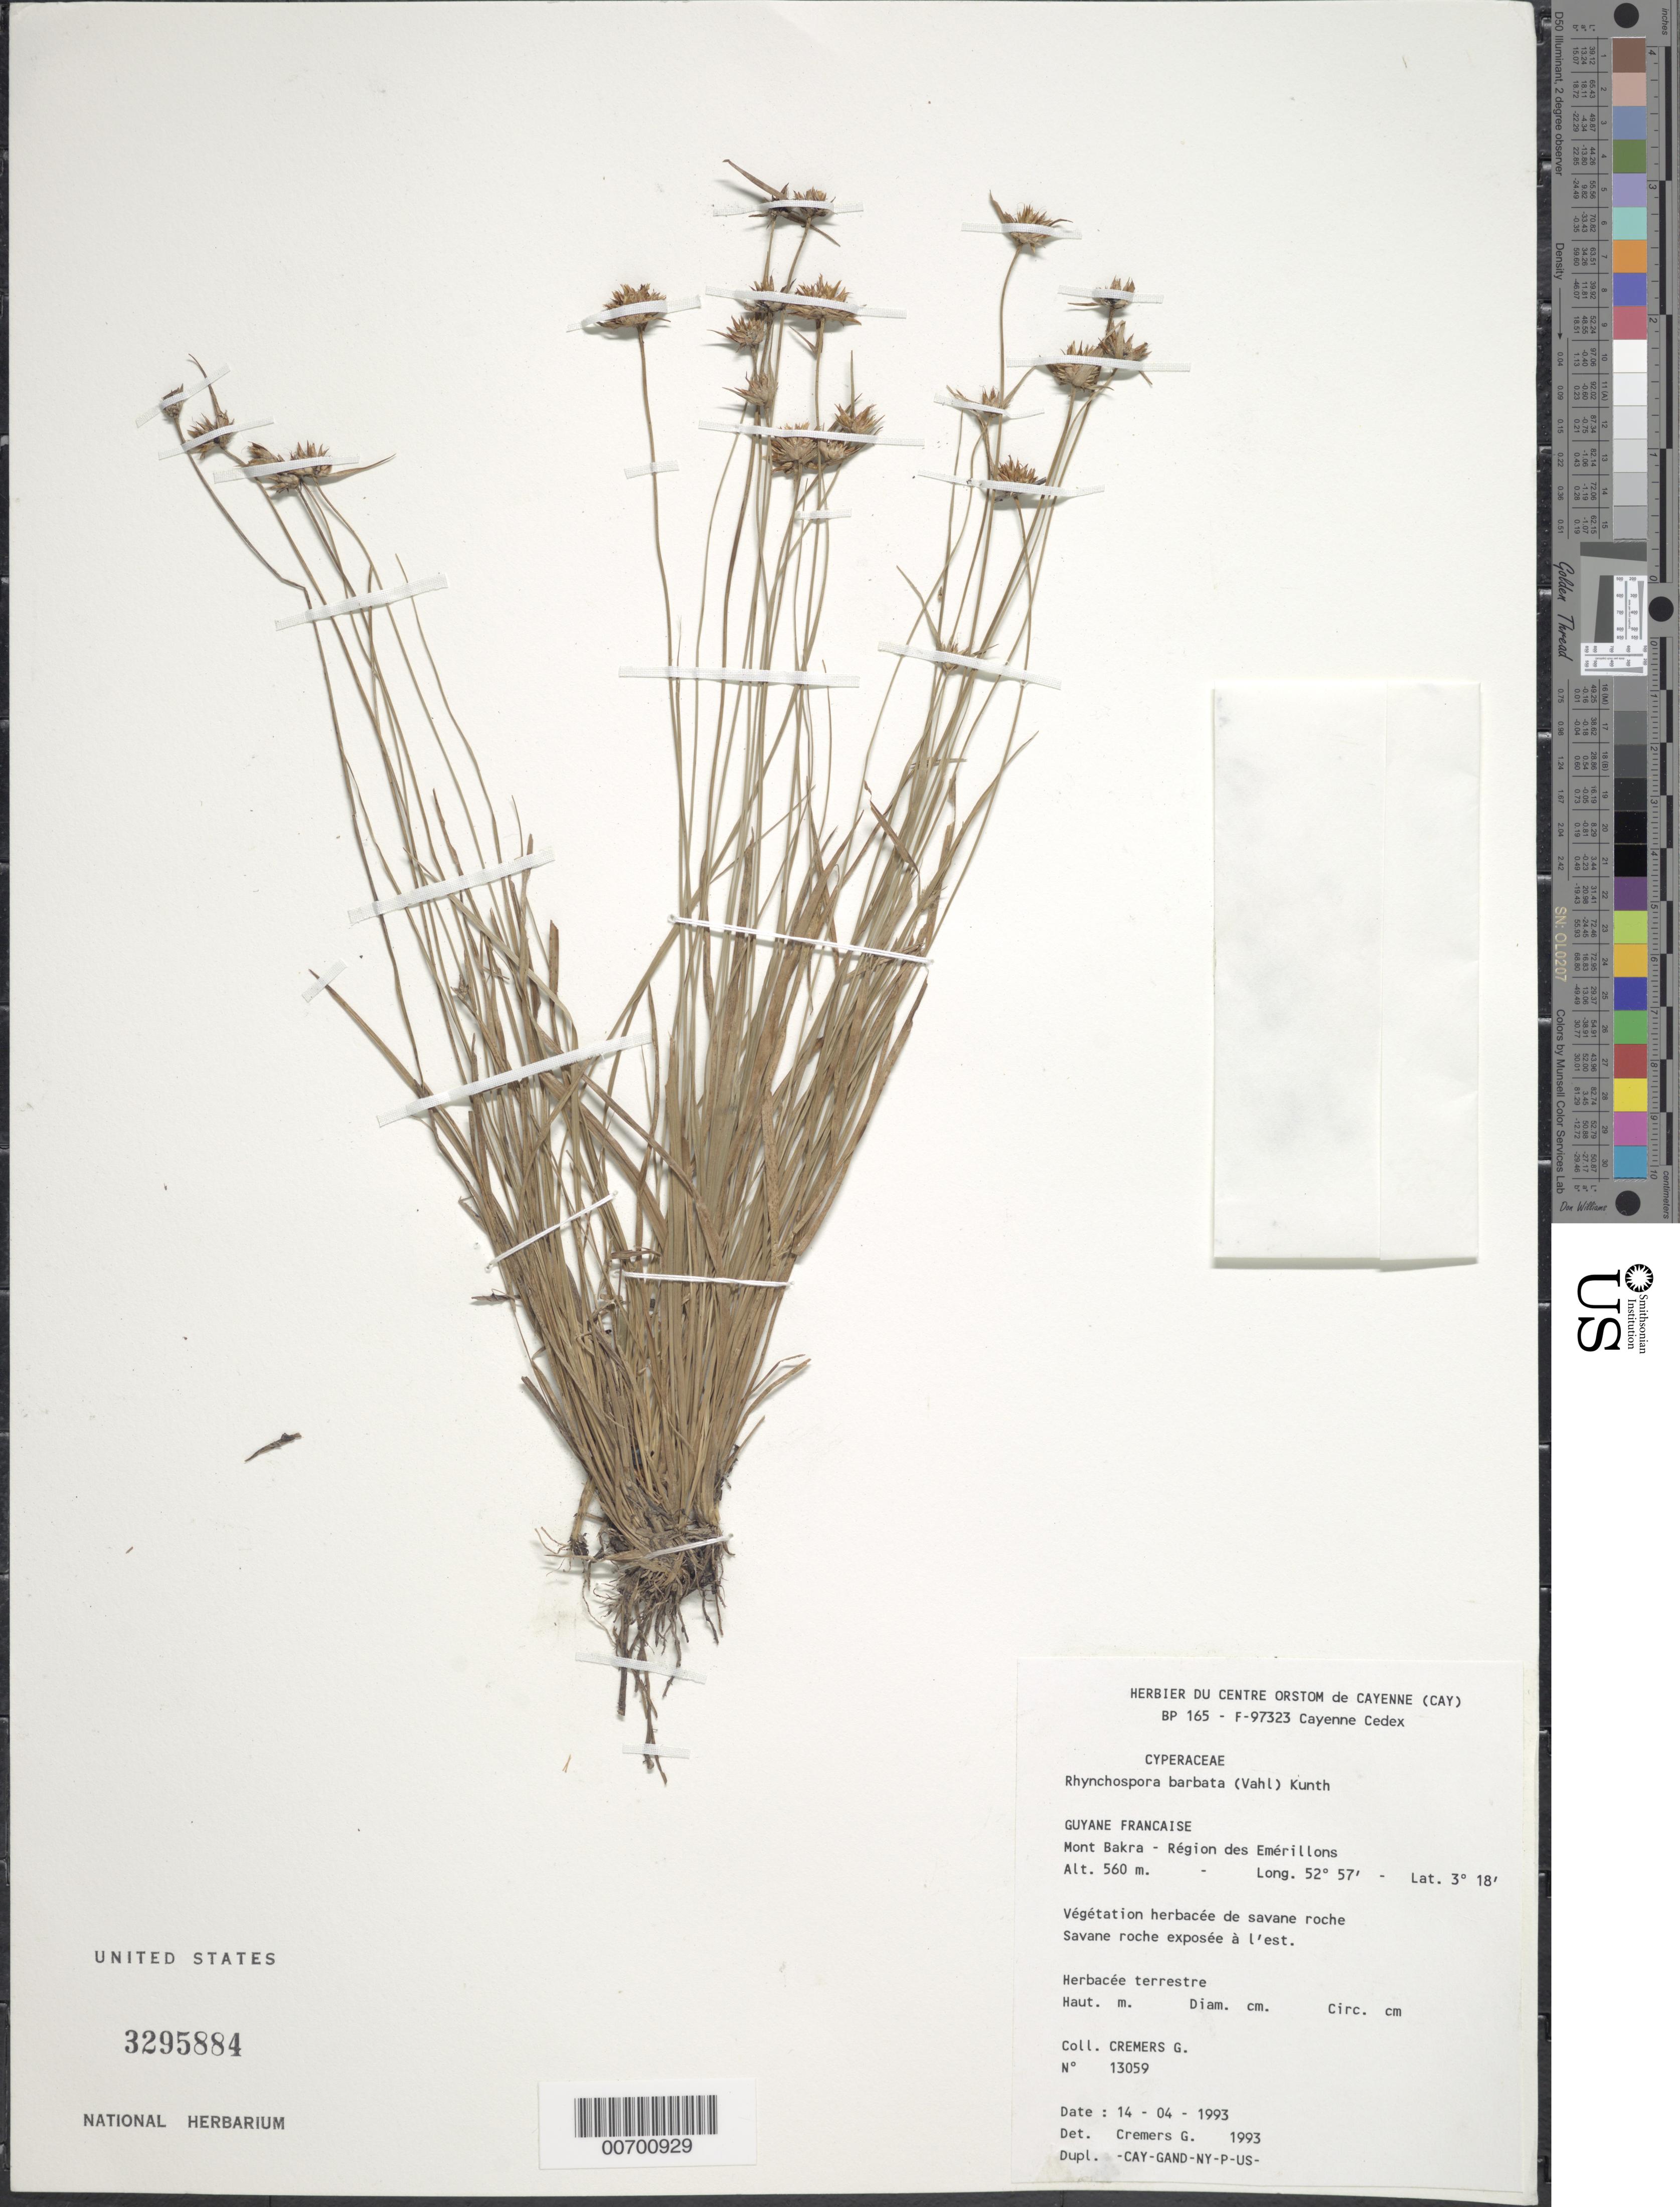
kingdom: Plantae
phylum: Tracheophyta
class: Liliopsida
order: Poales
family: Cyperaceae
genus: Rhynchospora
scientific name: Rhynchospora barbata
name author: (Vahl) Kunth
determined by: Alves, K.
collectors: G. Cremers & J.-J. de Granville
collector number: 13059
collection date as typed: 14-Apr-93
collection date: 1993-04-14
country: French Guiana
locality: Mont Bakra, région des Emérillons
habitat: Vegetation herbacée de savane roche.savanne roch exposee l'est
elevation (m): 560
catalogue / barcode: US 3295884